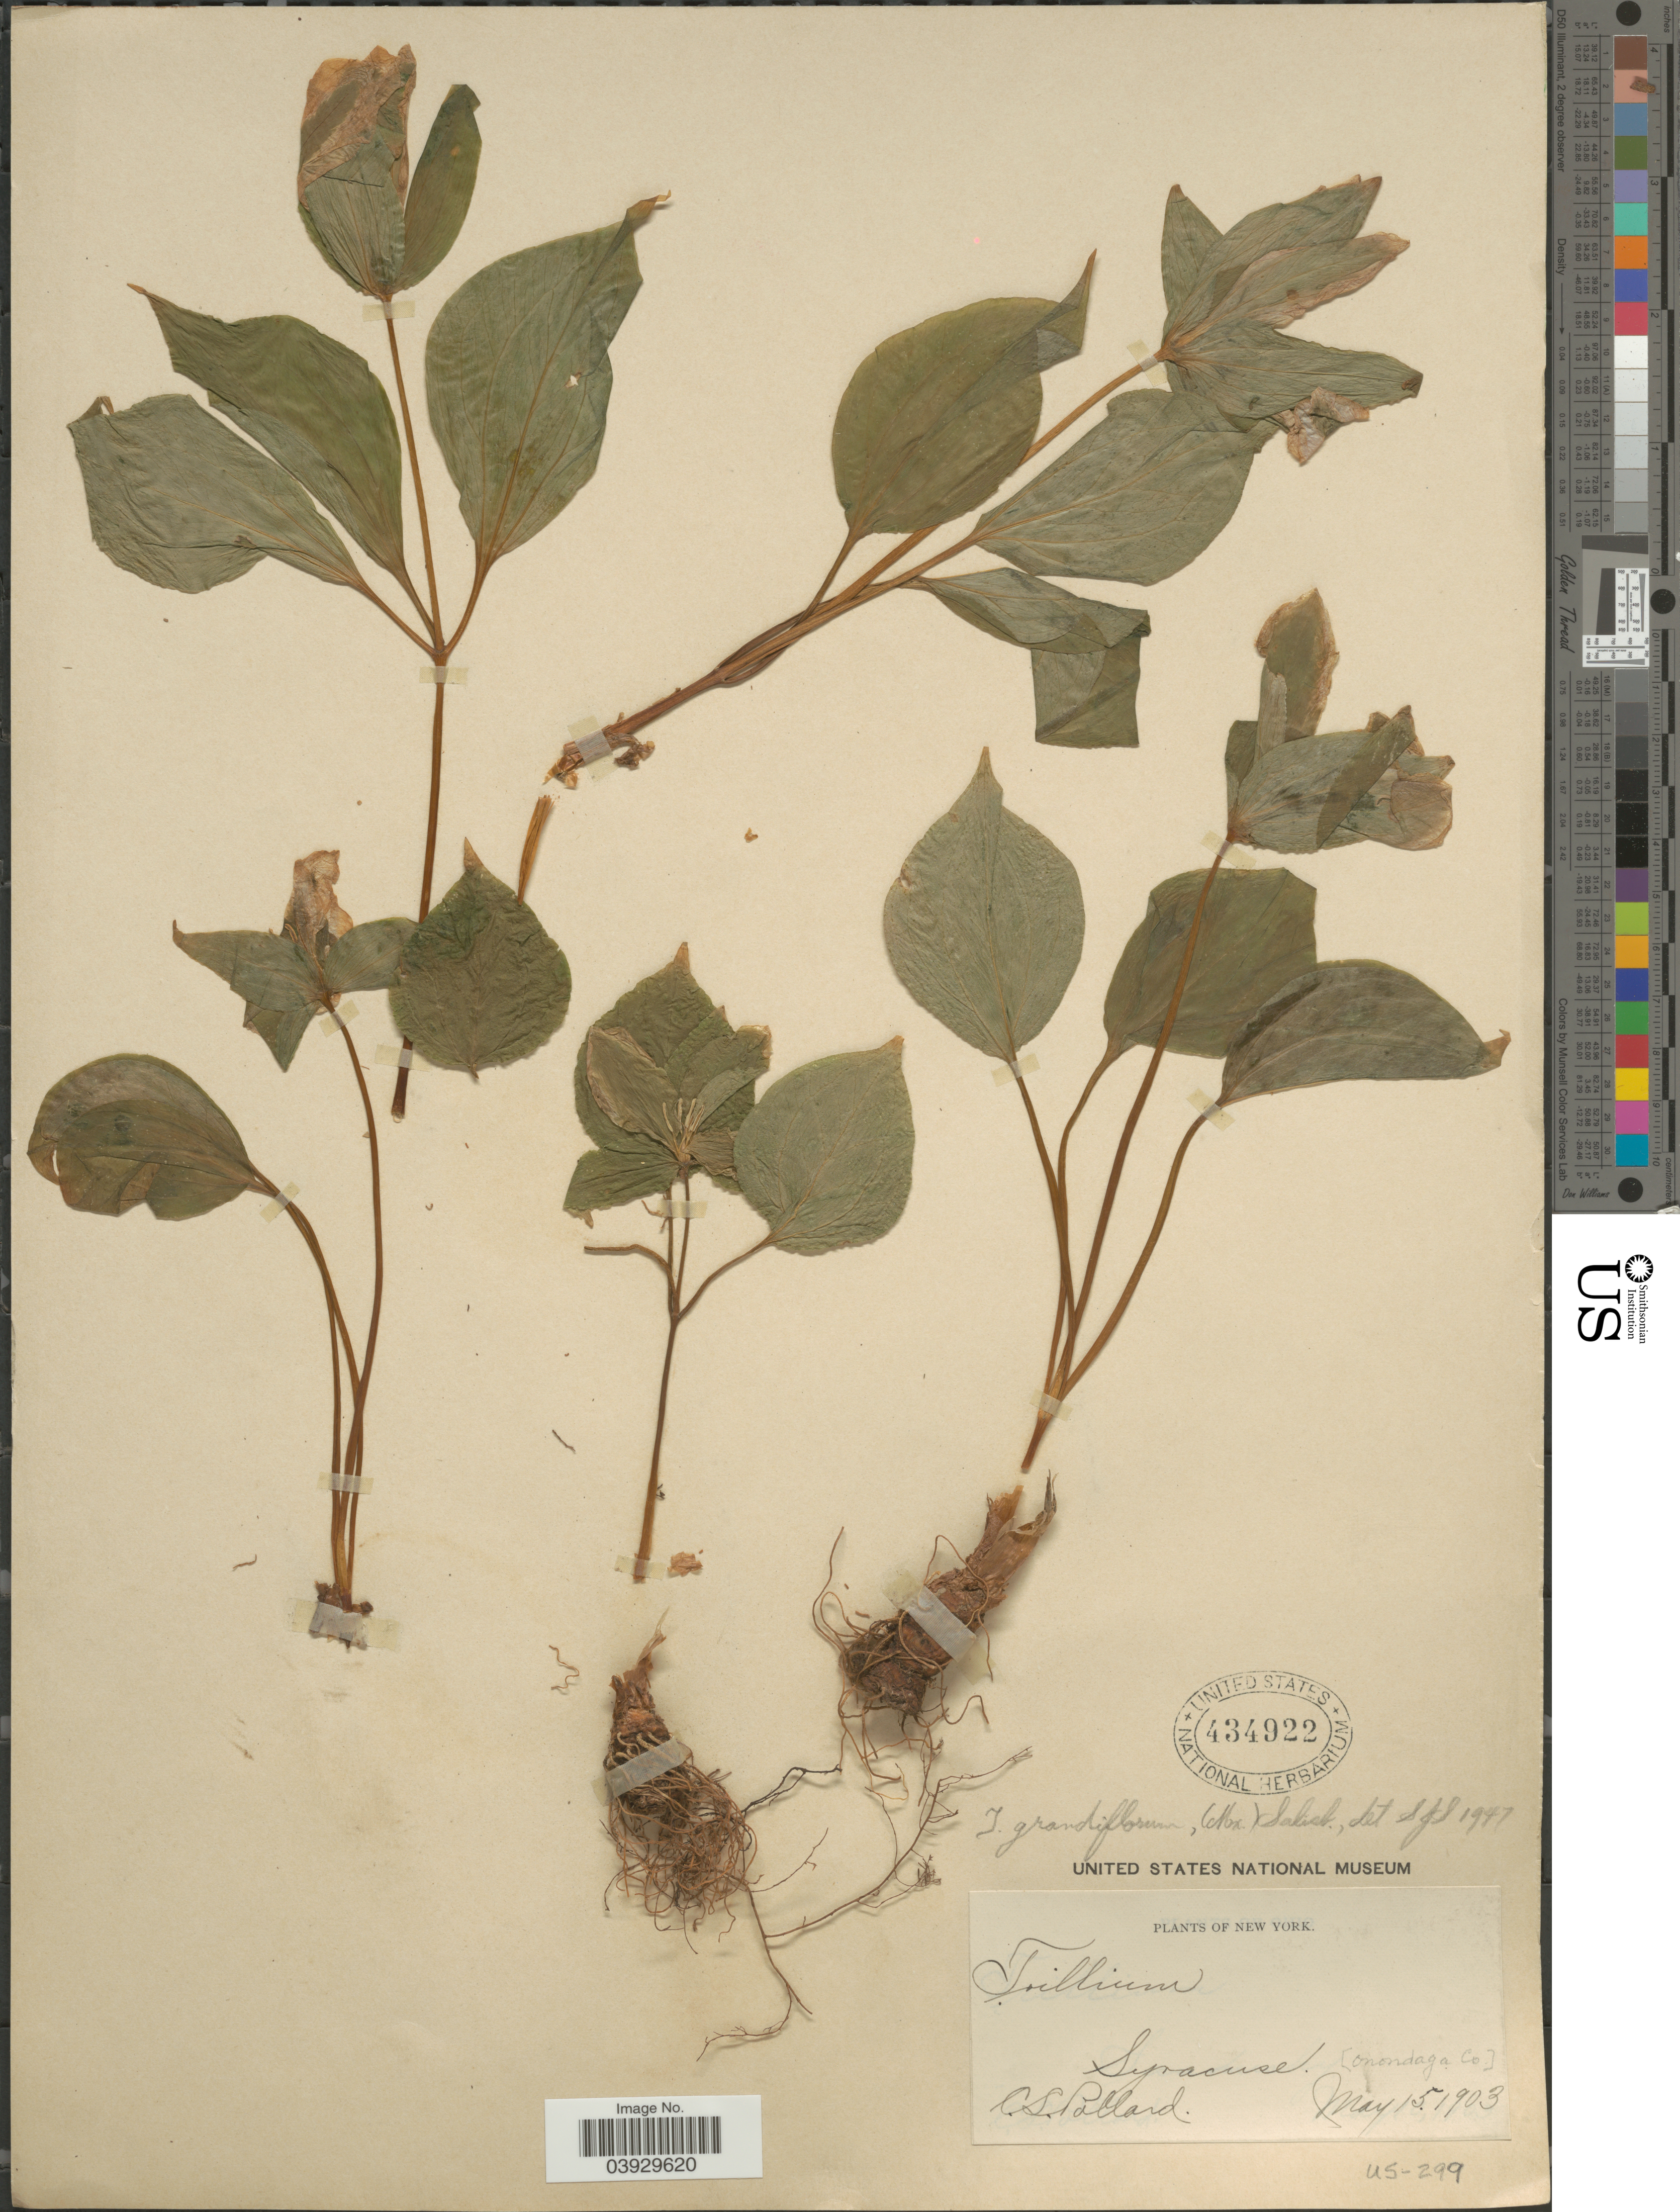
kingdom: Plantae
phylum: Tracheophyta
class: Liliopsida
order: Liliales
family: Melanthiaceae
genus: Trillium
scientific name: Trillium grandiflorum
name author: (Michx.) Salisb.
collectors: C. L. Pollard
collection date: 1903-05-15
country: United States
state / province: New York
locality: Syracuse. [Onondaga Co.].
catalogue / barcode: US 434922